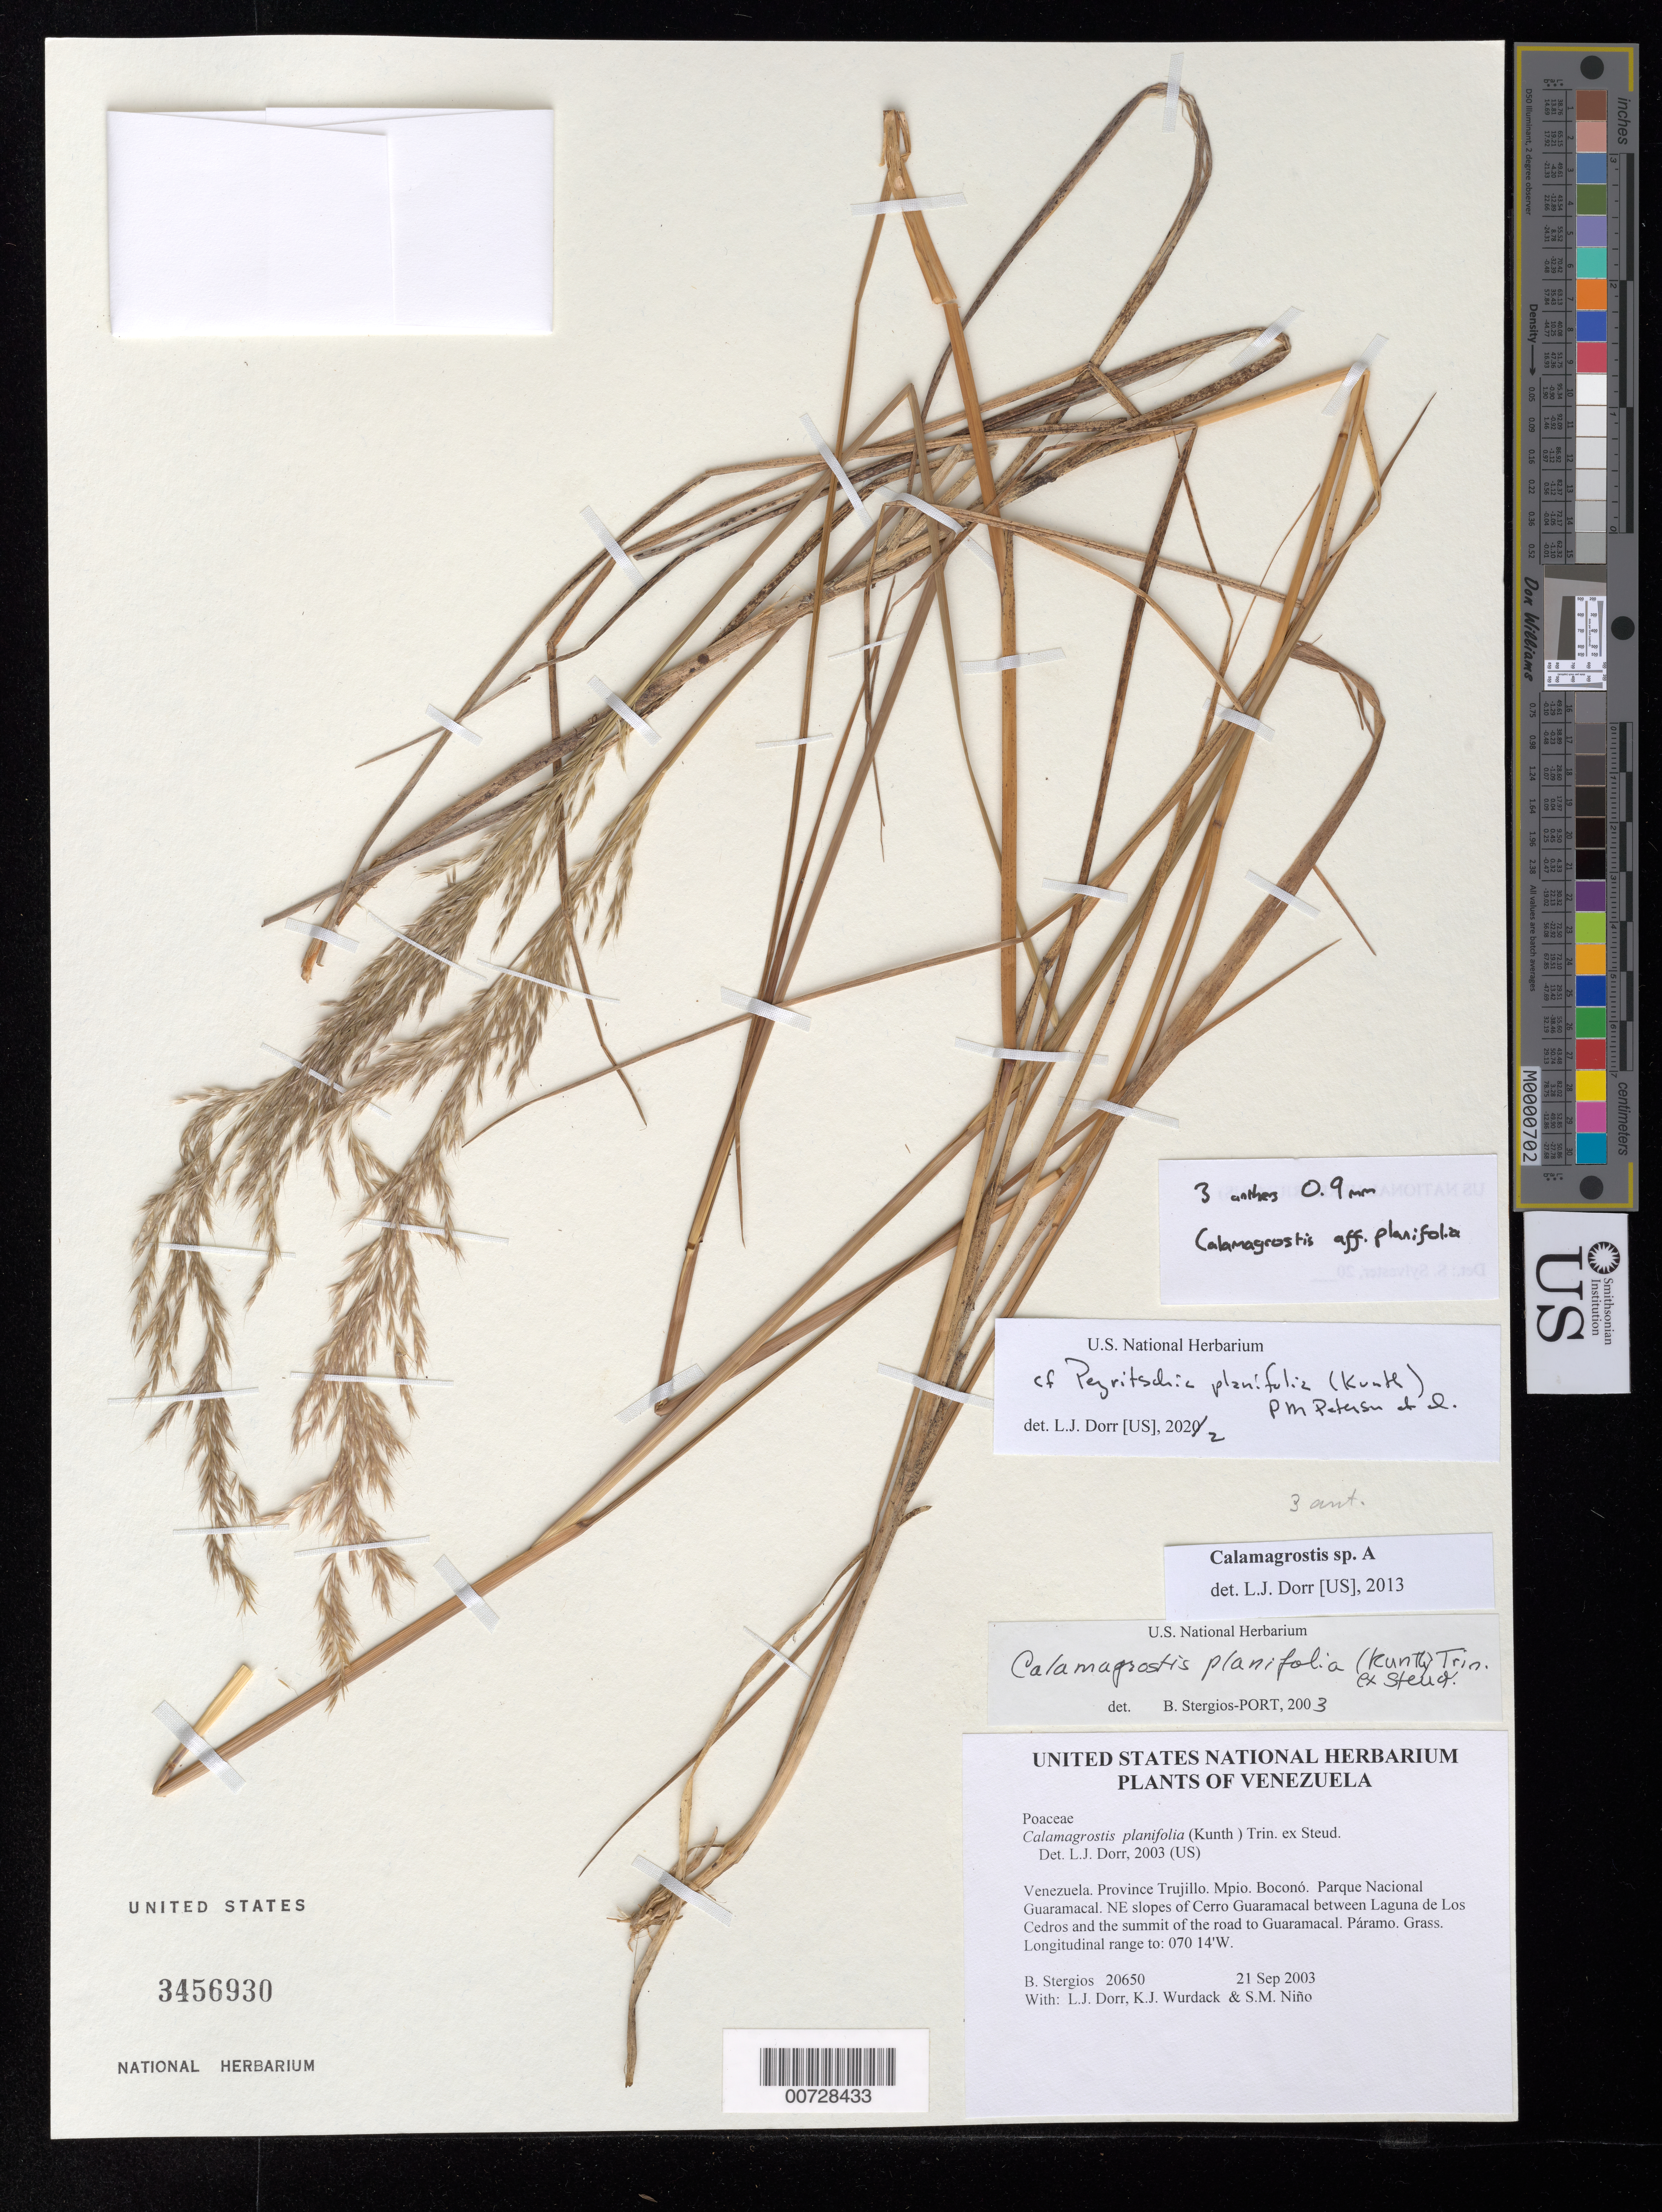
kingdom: Plantae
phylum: Tracheophyta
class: Liliopsida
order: Poales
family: Poaceae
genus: Peyritschia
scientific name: Peyritschia planifolia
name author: (Kunth) P.M. Peterson et al.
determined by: Dorr, L. J., (BOT), Smithsonian Institution - National Museum of Natural History (UNITED STATES)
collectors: B. G. Stergios, L. J. Dorr, K. Wurdack & S. M. Niño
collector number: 20650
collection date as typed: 21 Sep 2003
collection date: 2003-09-21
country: Venezuela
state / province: Trujillo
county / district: Boconó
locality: Parque Nacional Guaramacal. NE slopes of Cerro Guaramacal between Laguna de Los Cedros and the summit of the road to Guaramacal.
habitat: Páramo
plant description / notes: K, MO, NY, PORT, US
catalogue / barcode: US 3456930